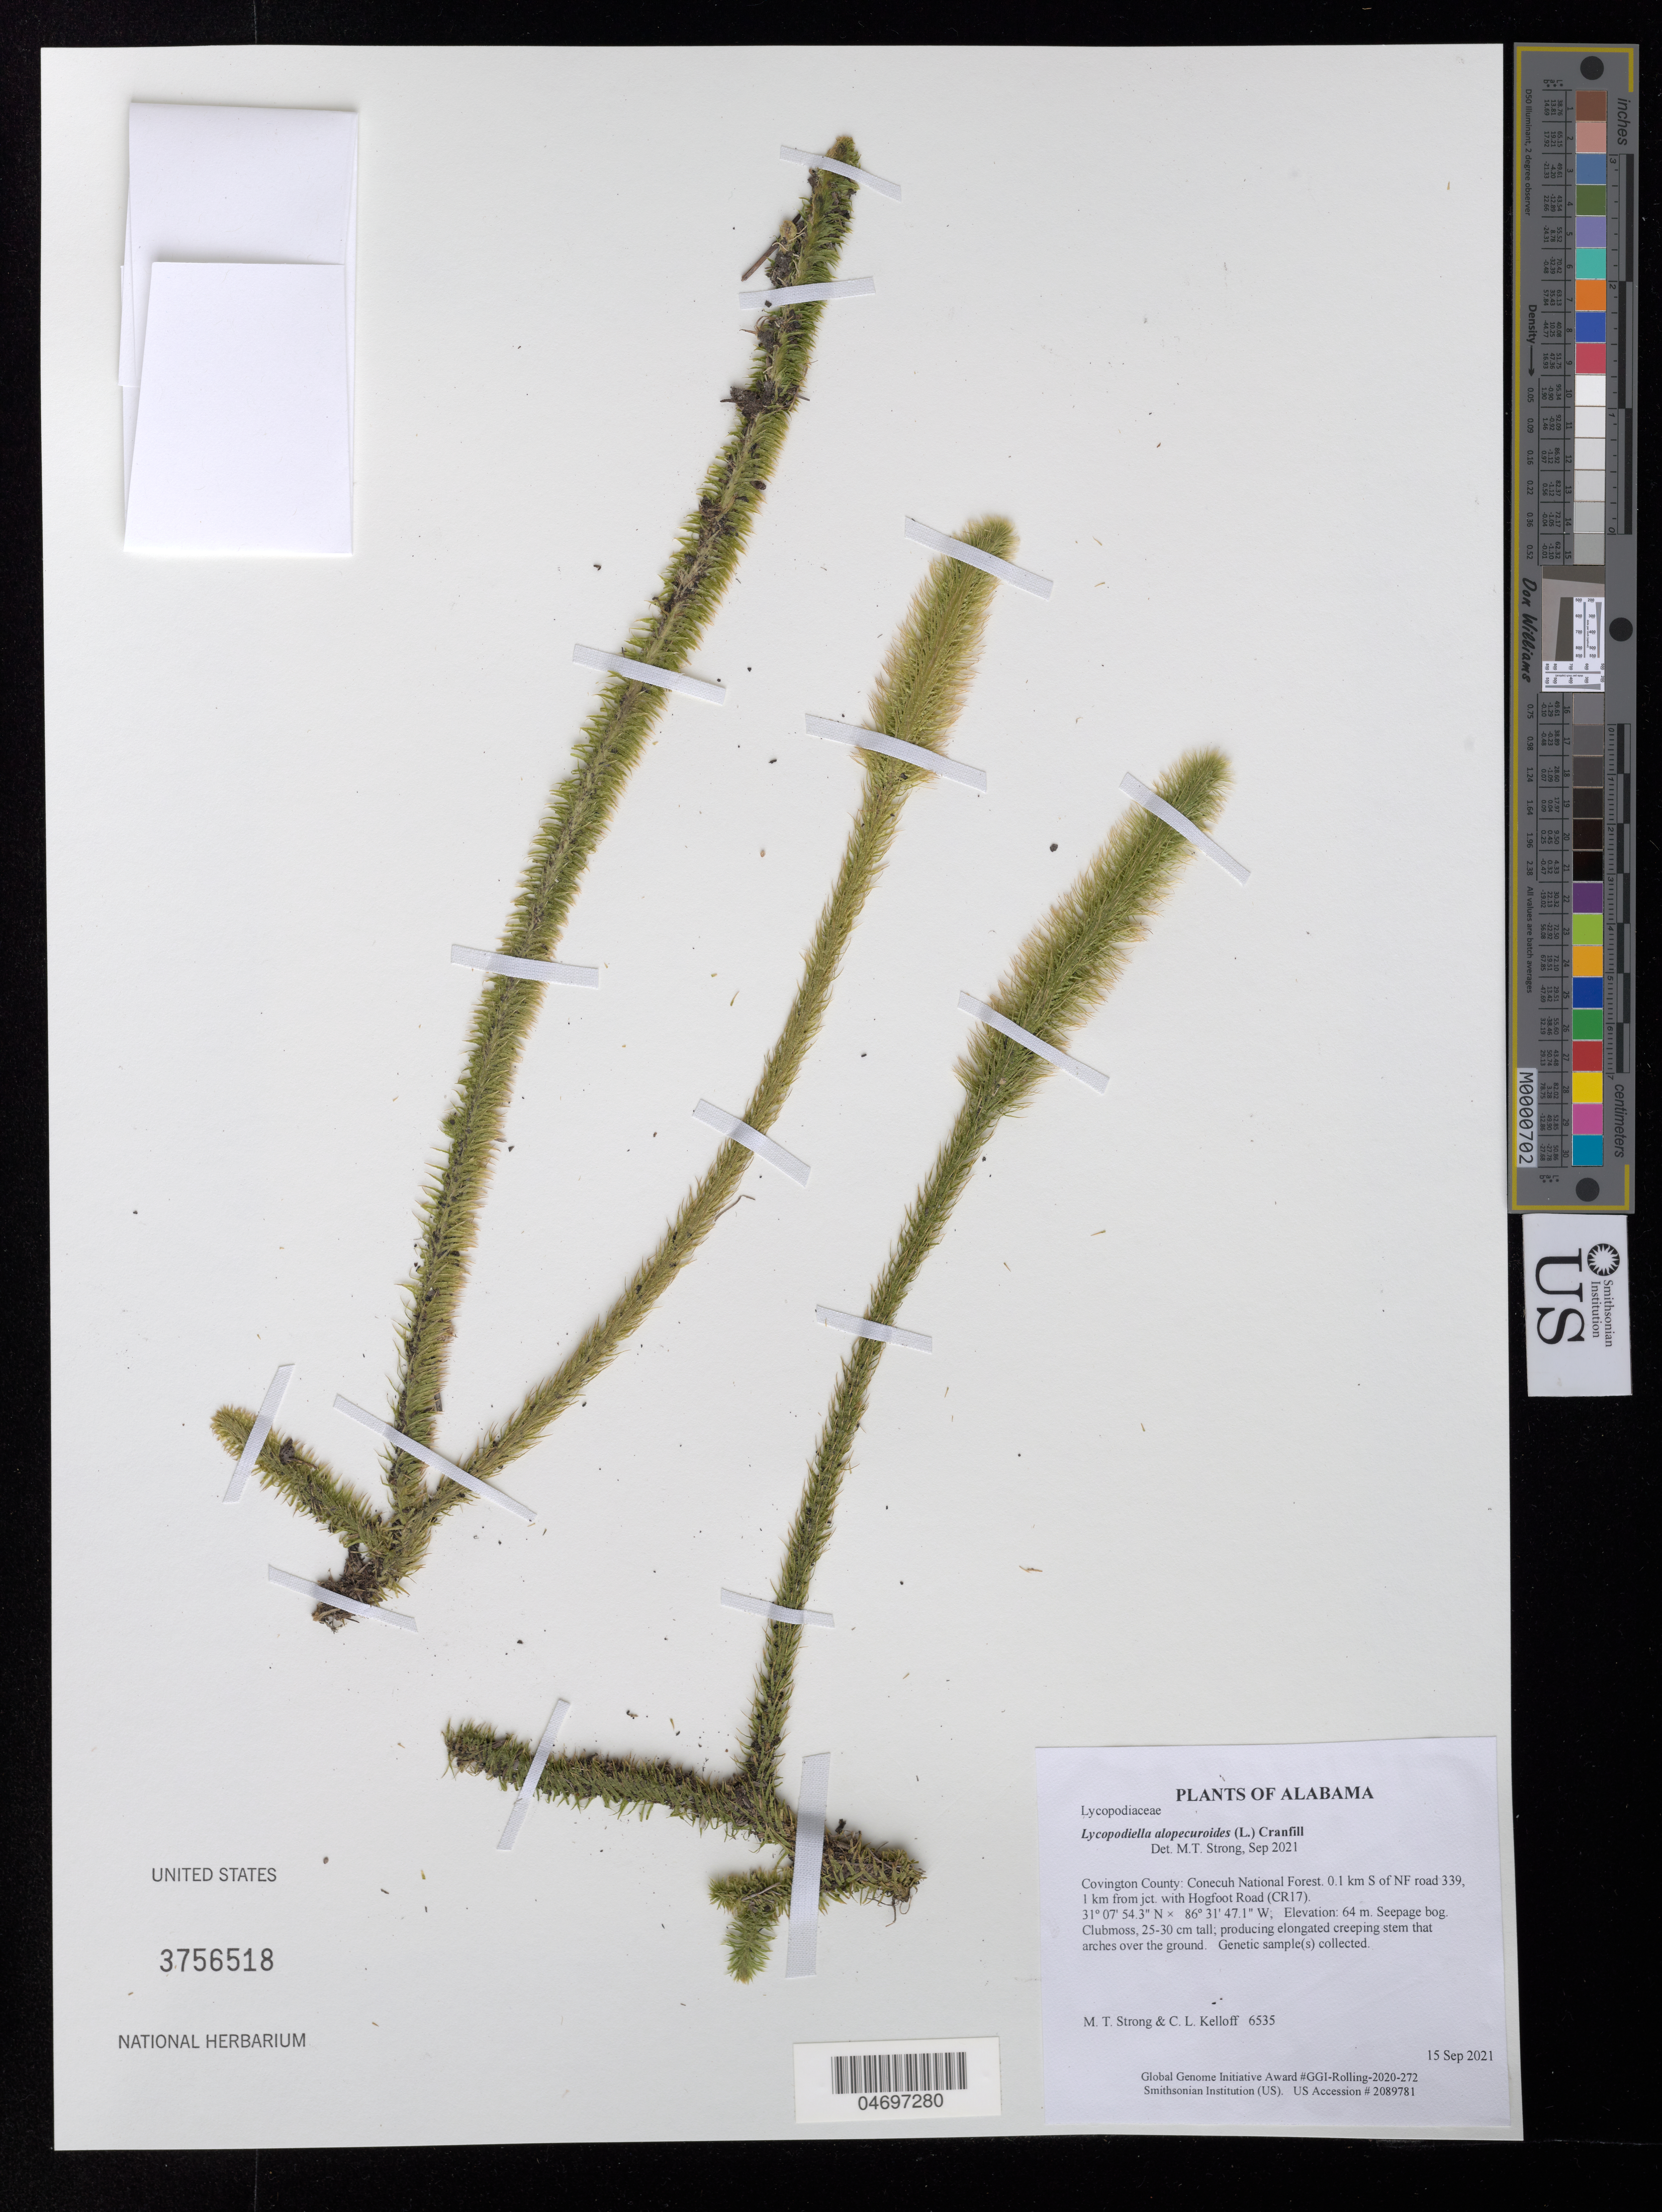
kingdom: Plantae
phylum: Tracheophyta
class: Lycopodiopsida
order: Lycopodiales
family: Lycopodiaceae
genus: Lycopodiella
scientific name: Lycopodiella alopecuroides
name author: (L.) Cranfill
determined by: Strong, Mark T.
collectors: M. T. Strong & C. L. Kelloff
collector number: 6535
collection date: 2021-09-15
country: United States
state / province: Alabama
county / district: Covington County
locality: Conecuh National Forest. 0.1 km S of NF road 339, 1 km from jct. with Hogfoot Road (CR17).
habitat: Seepage bog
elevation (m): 64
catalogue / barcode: US 3756518